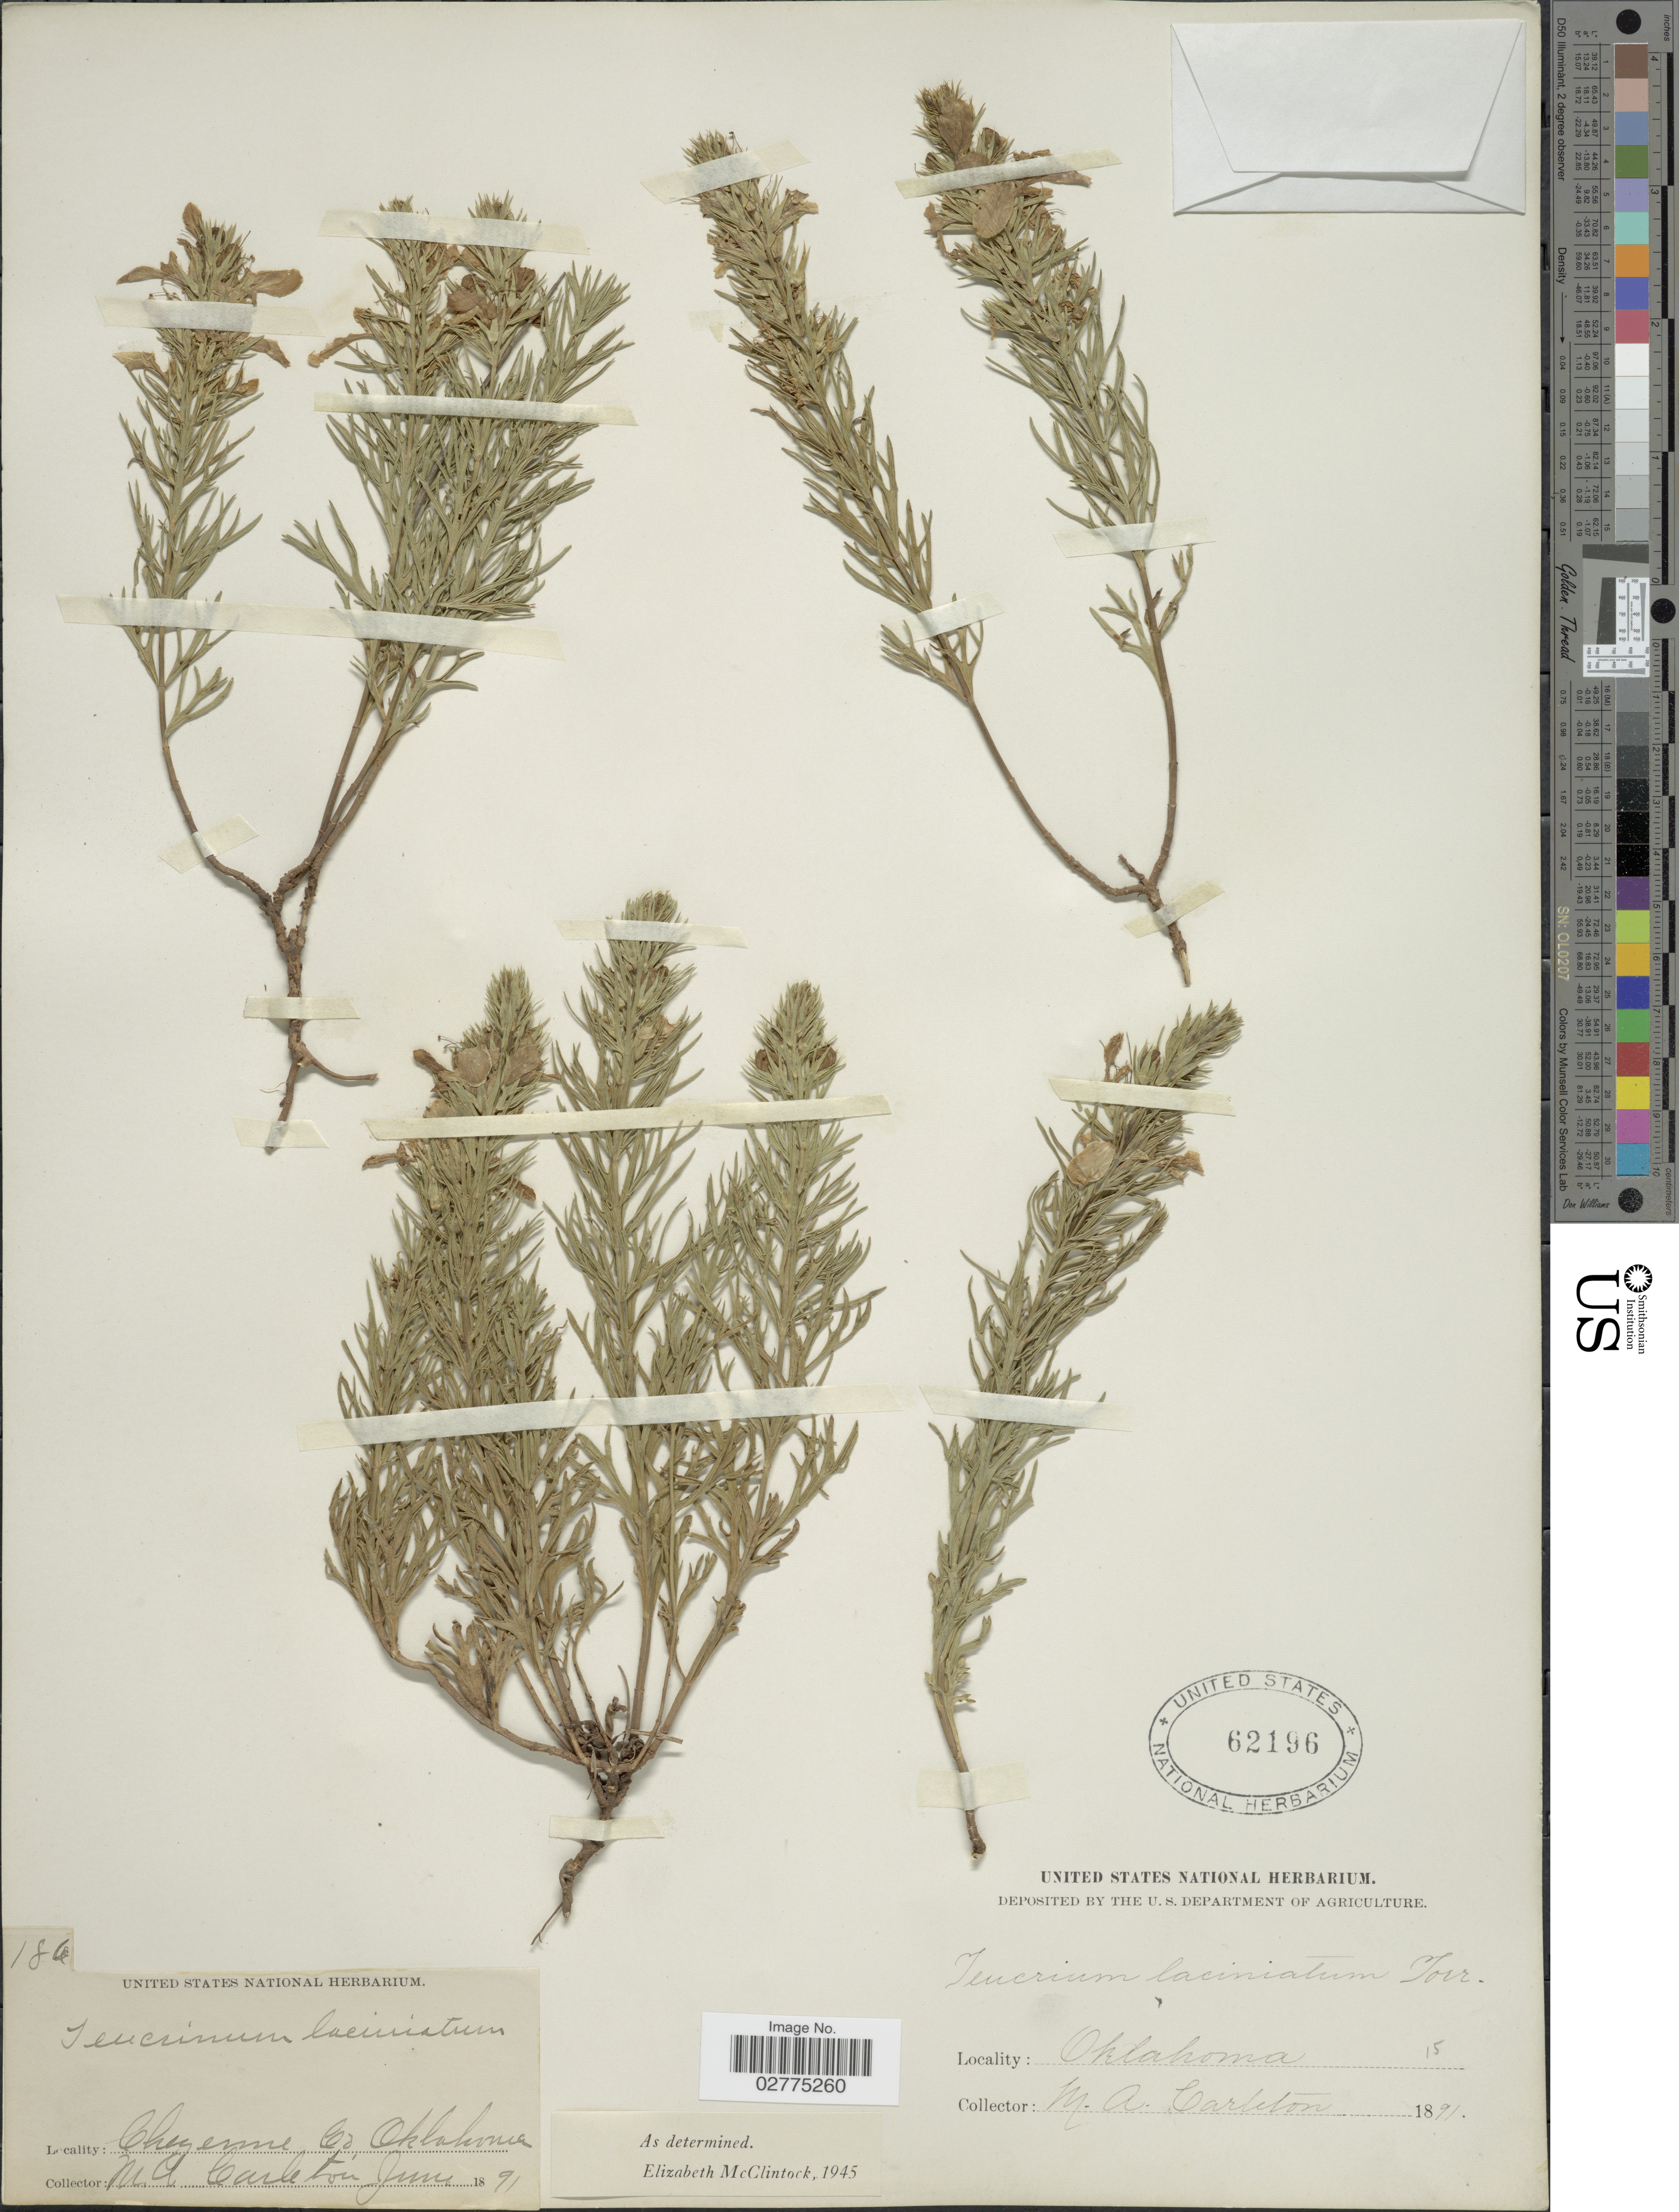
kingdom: Plantae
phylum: Tracheophyta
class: Magnoliopsida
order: Lamiales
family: Lamiaceae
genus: Teucrium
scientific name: Teucrium laciniatum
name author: Torr.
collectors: M. A. Carleton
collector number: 184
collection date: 1891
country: United States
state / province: Oklahoma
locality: Cheyenne Co., Oklahoma.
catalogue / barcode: US 62196